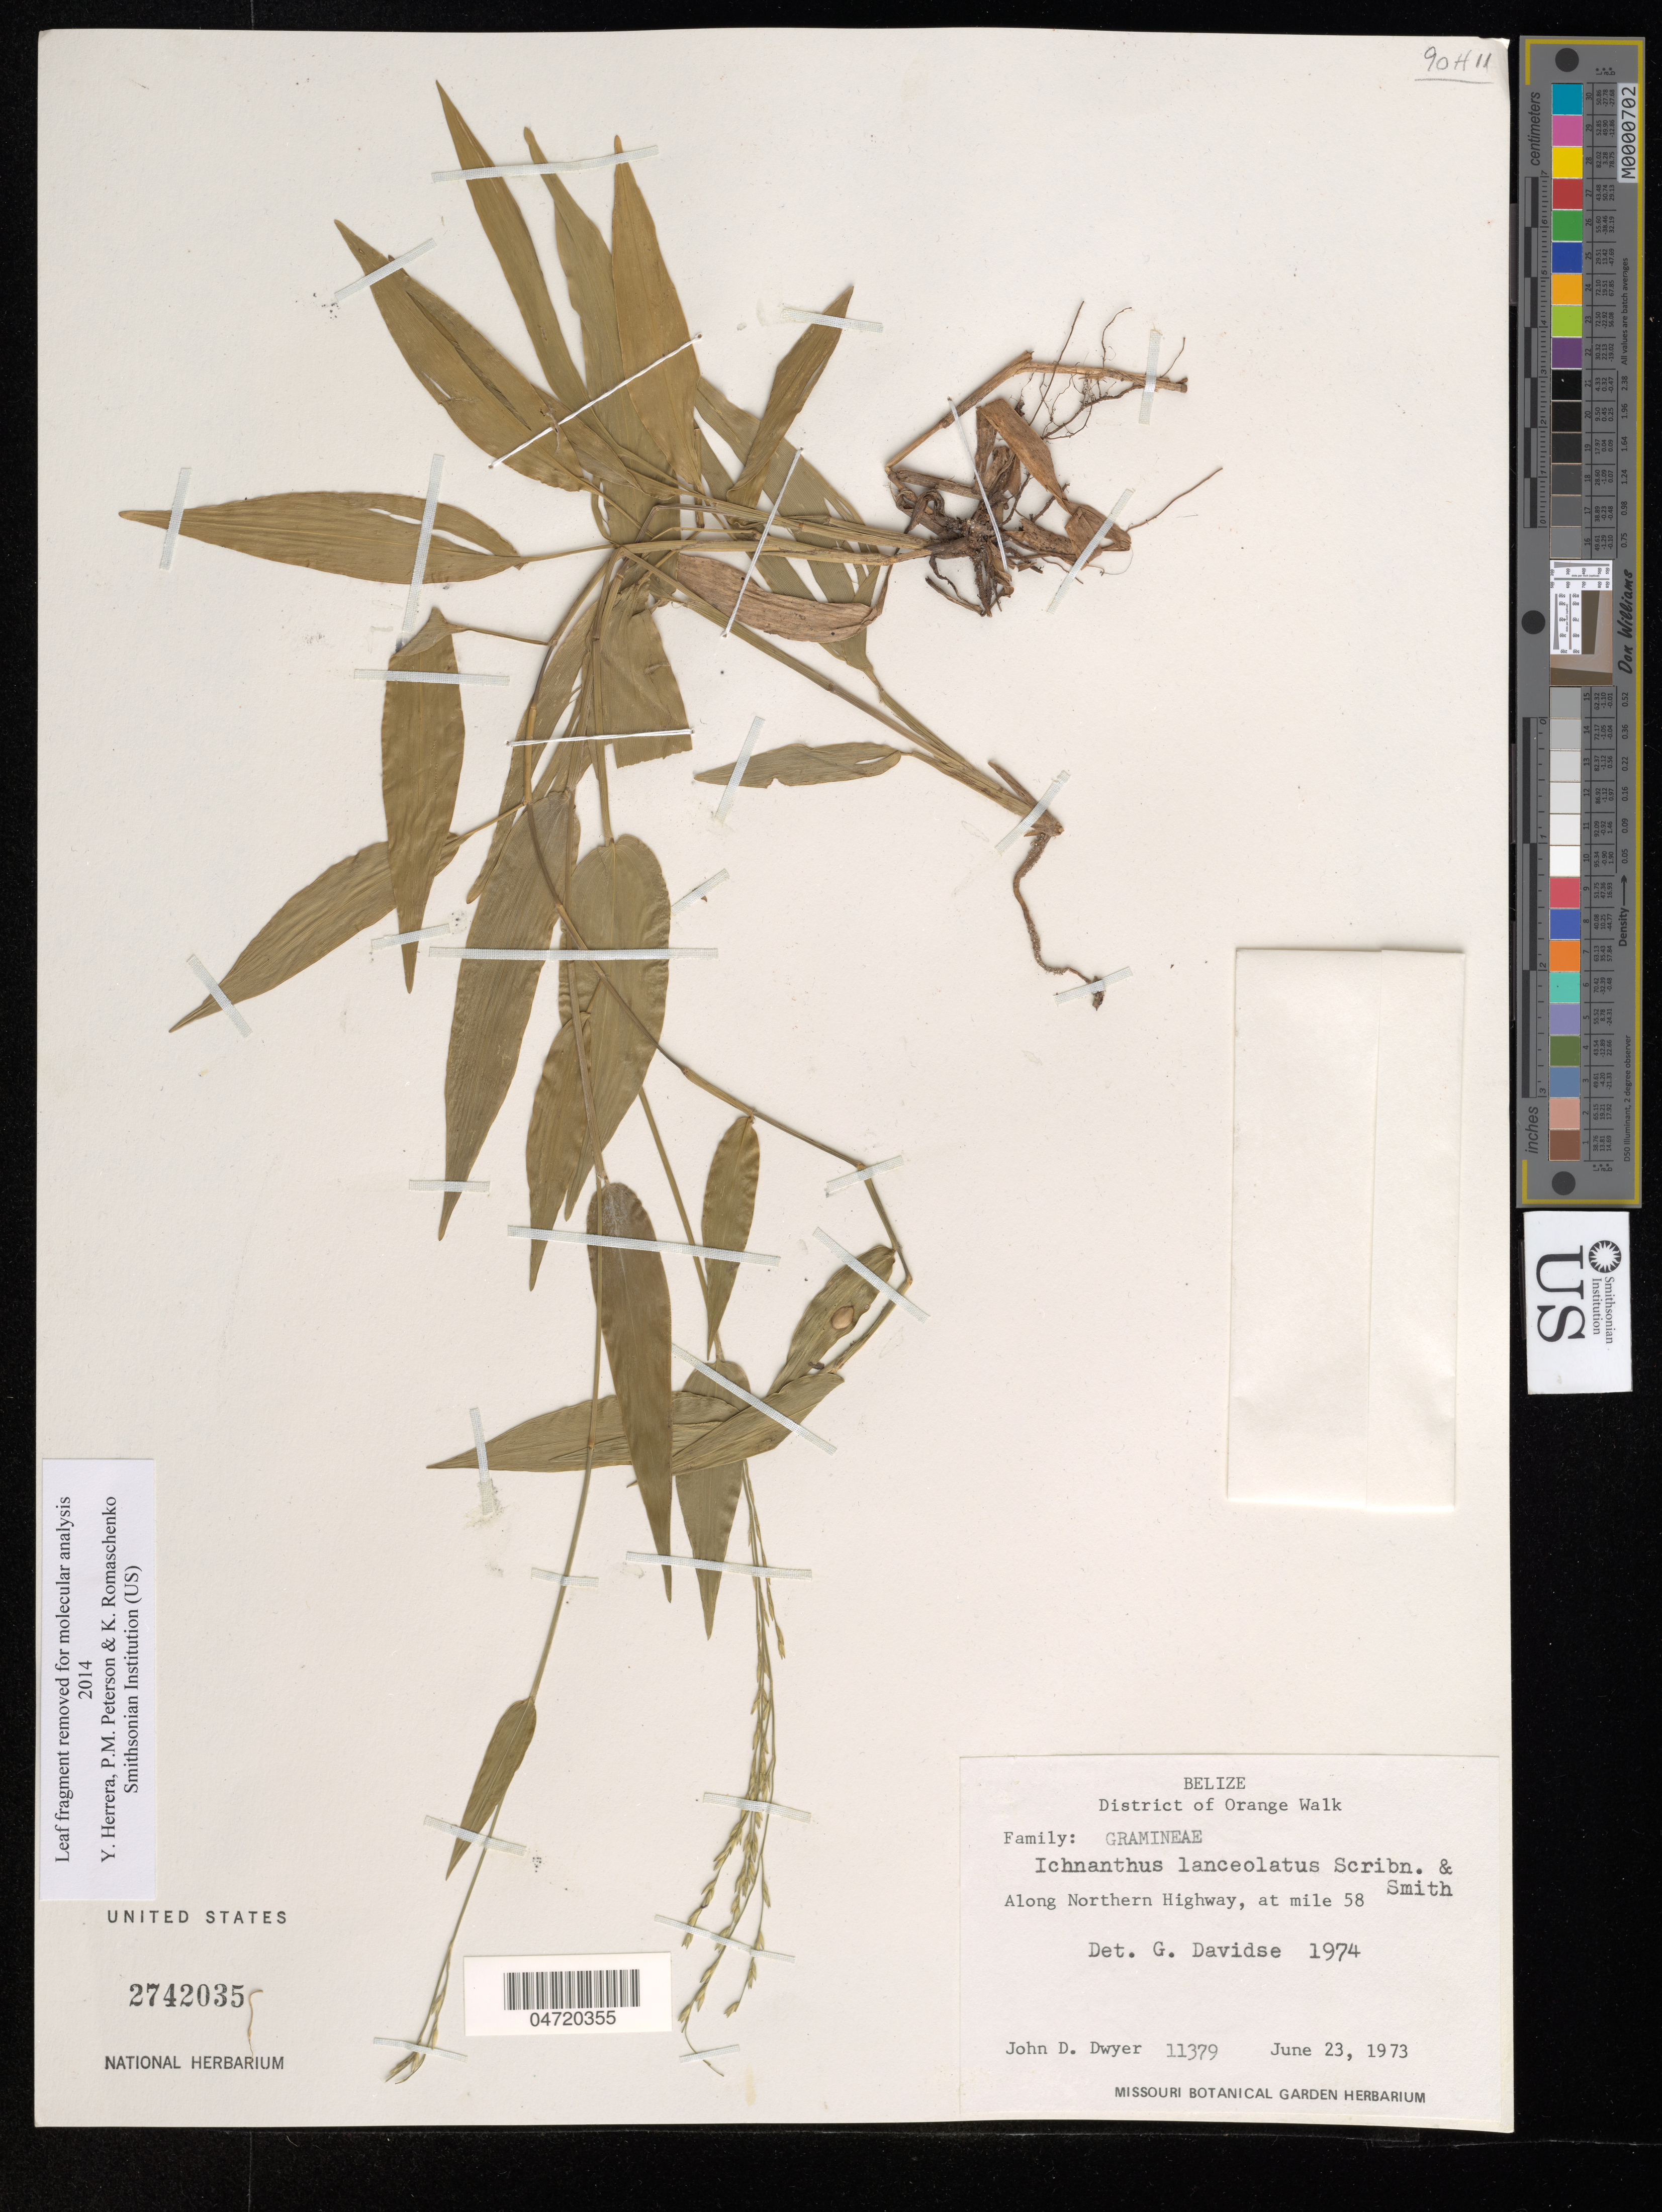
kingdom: Plantae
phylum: Tracheophyta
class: Liliopsida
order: Poales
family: Poaceae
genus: Ichnanthus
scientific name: Ichnanthus lanceolatus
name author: Scribn. & J.G. Sm.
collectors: J. D. Dwyer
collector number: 11379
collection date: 1973-06-23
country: Belize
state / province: Orange Walk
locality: District of Orange Walk. Along Northern Highway, at mile 58.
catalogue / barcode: US 2742035